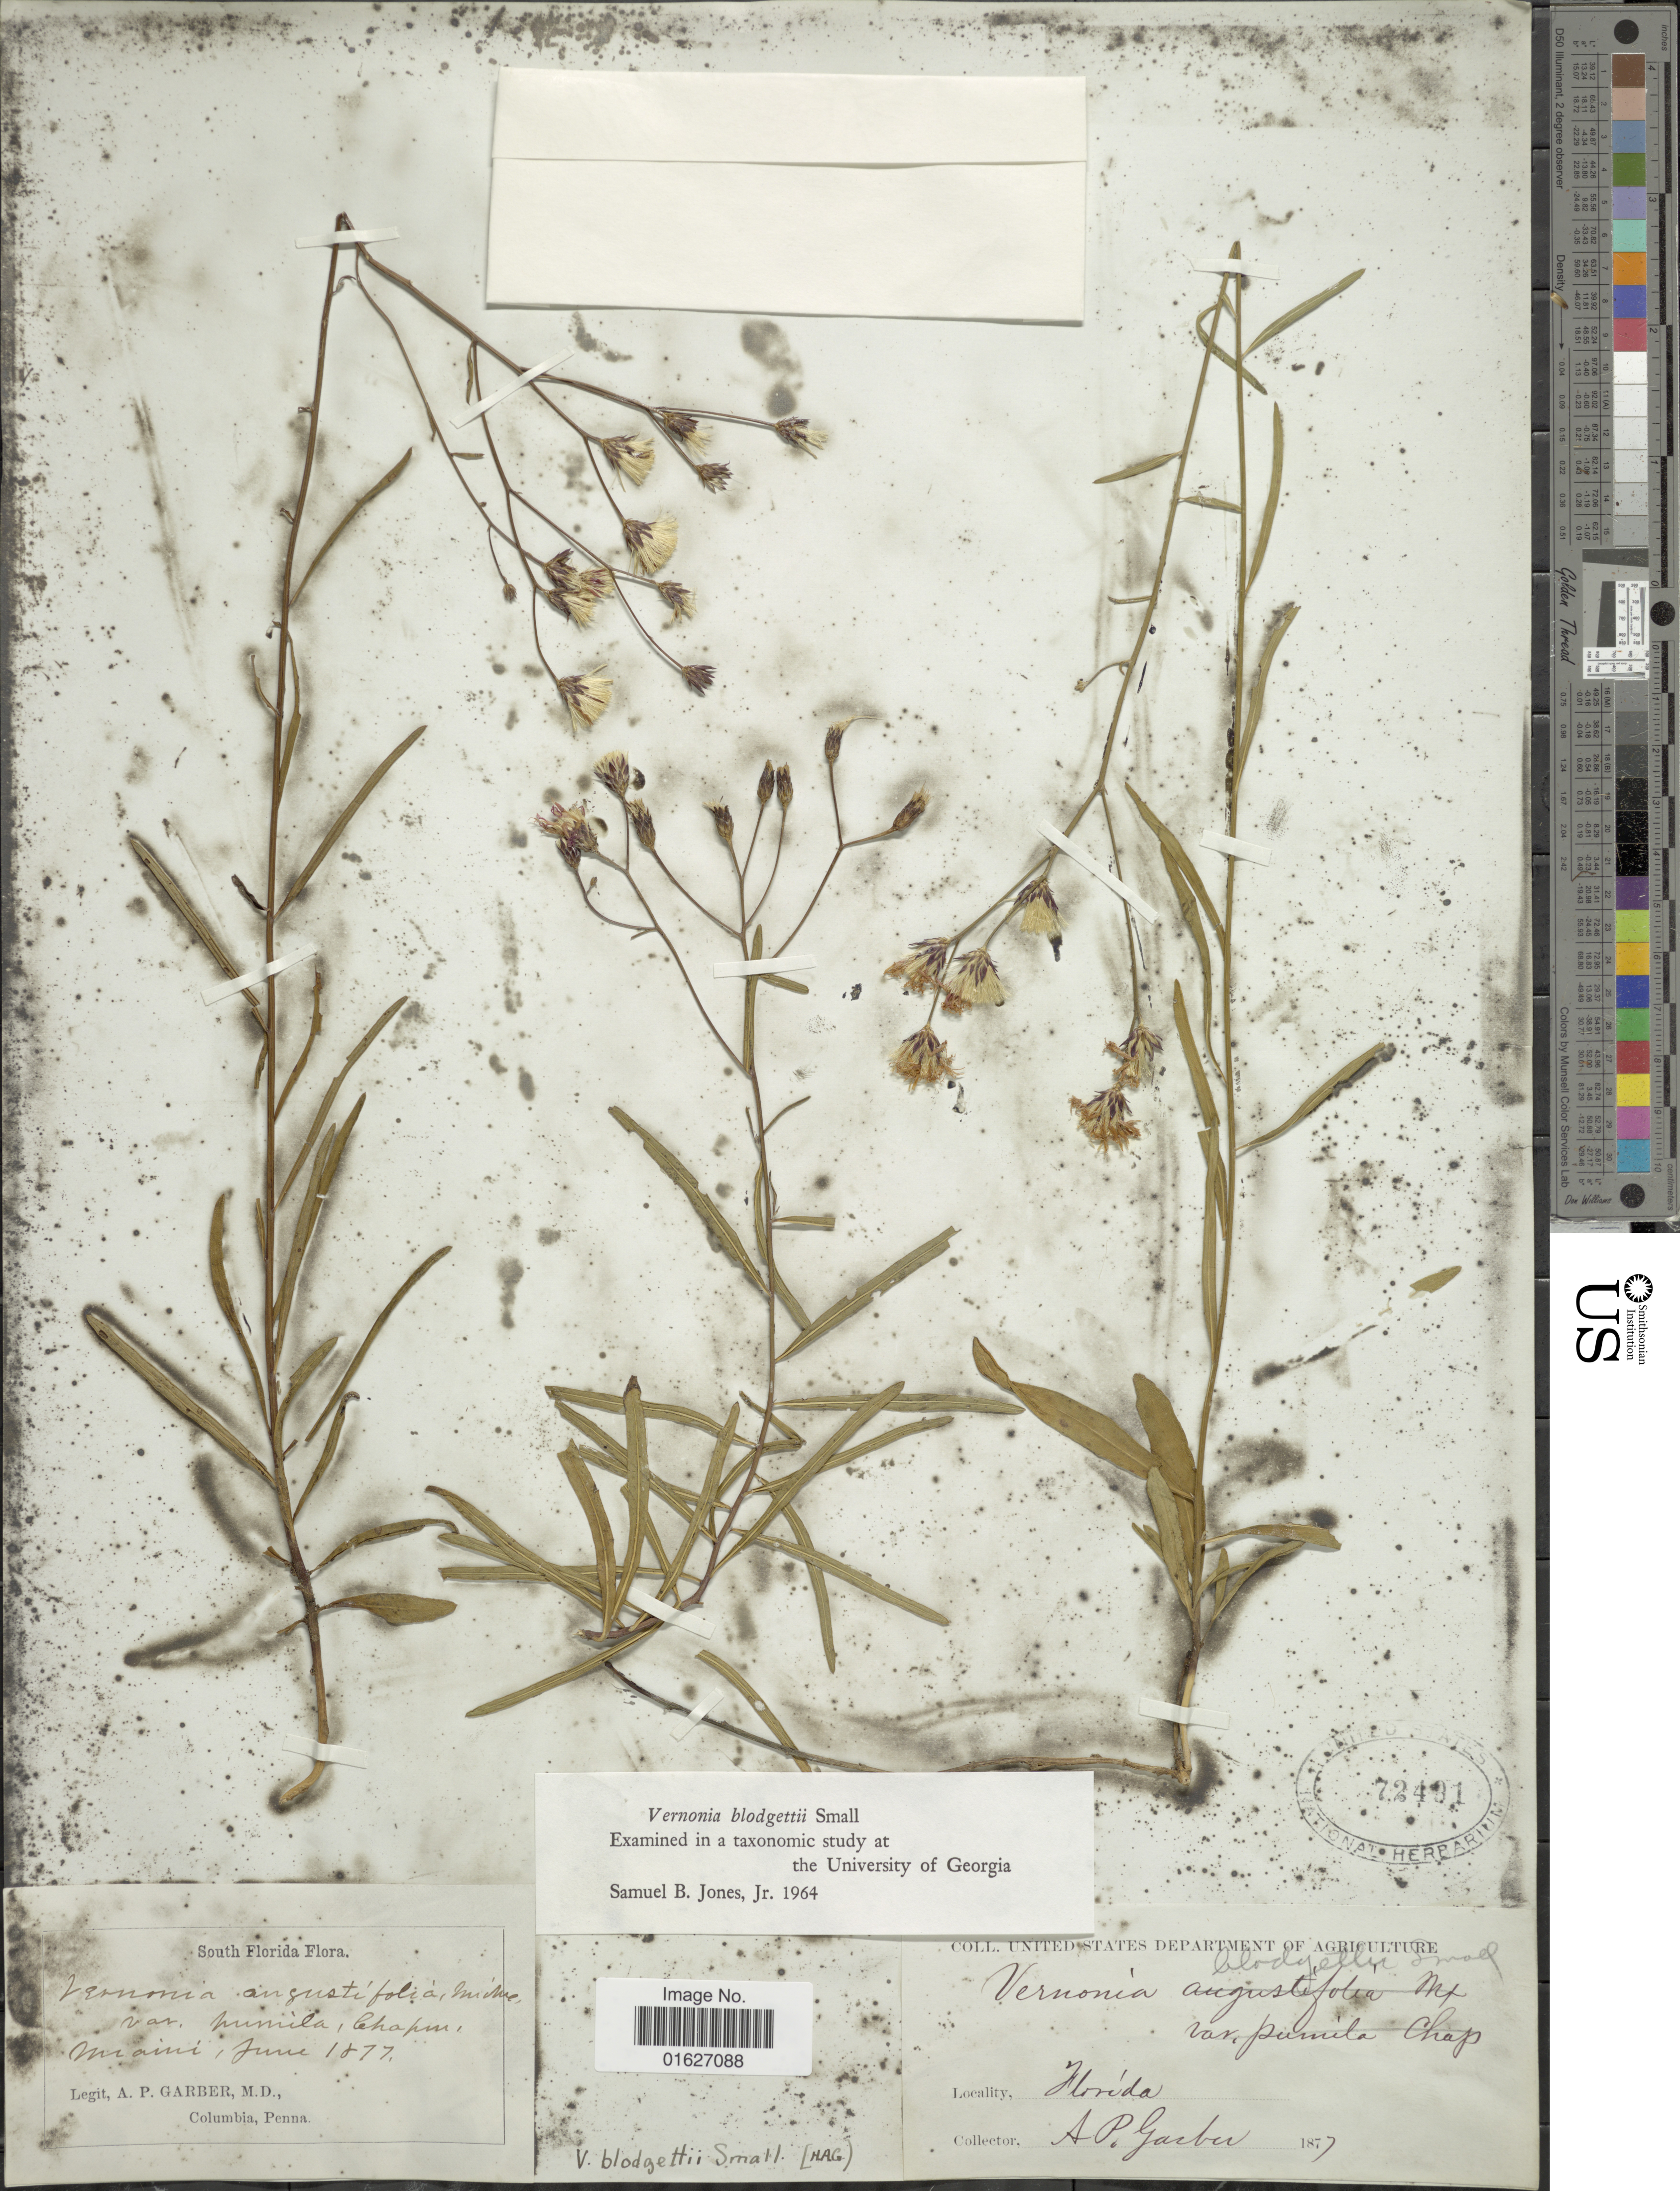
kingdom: Plantae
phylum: Tracheophyta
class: Magnoliopsida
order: Asterales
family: Asteraceae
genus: Vernonia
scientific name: Vernonia blodgettii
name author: Small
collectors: A. P. Garber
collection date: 1877-06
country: United States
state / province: Florida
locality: Miami.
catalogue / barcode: US 72491